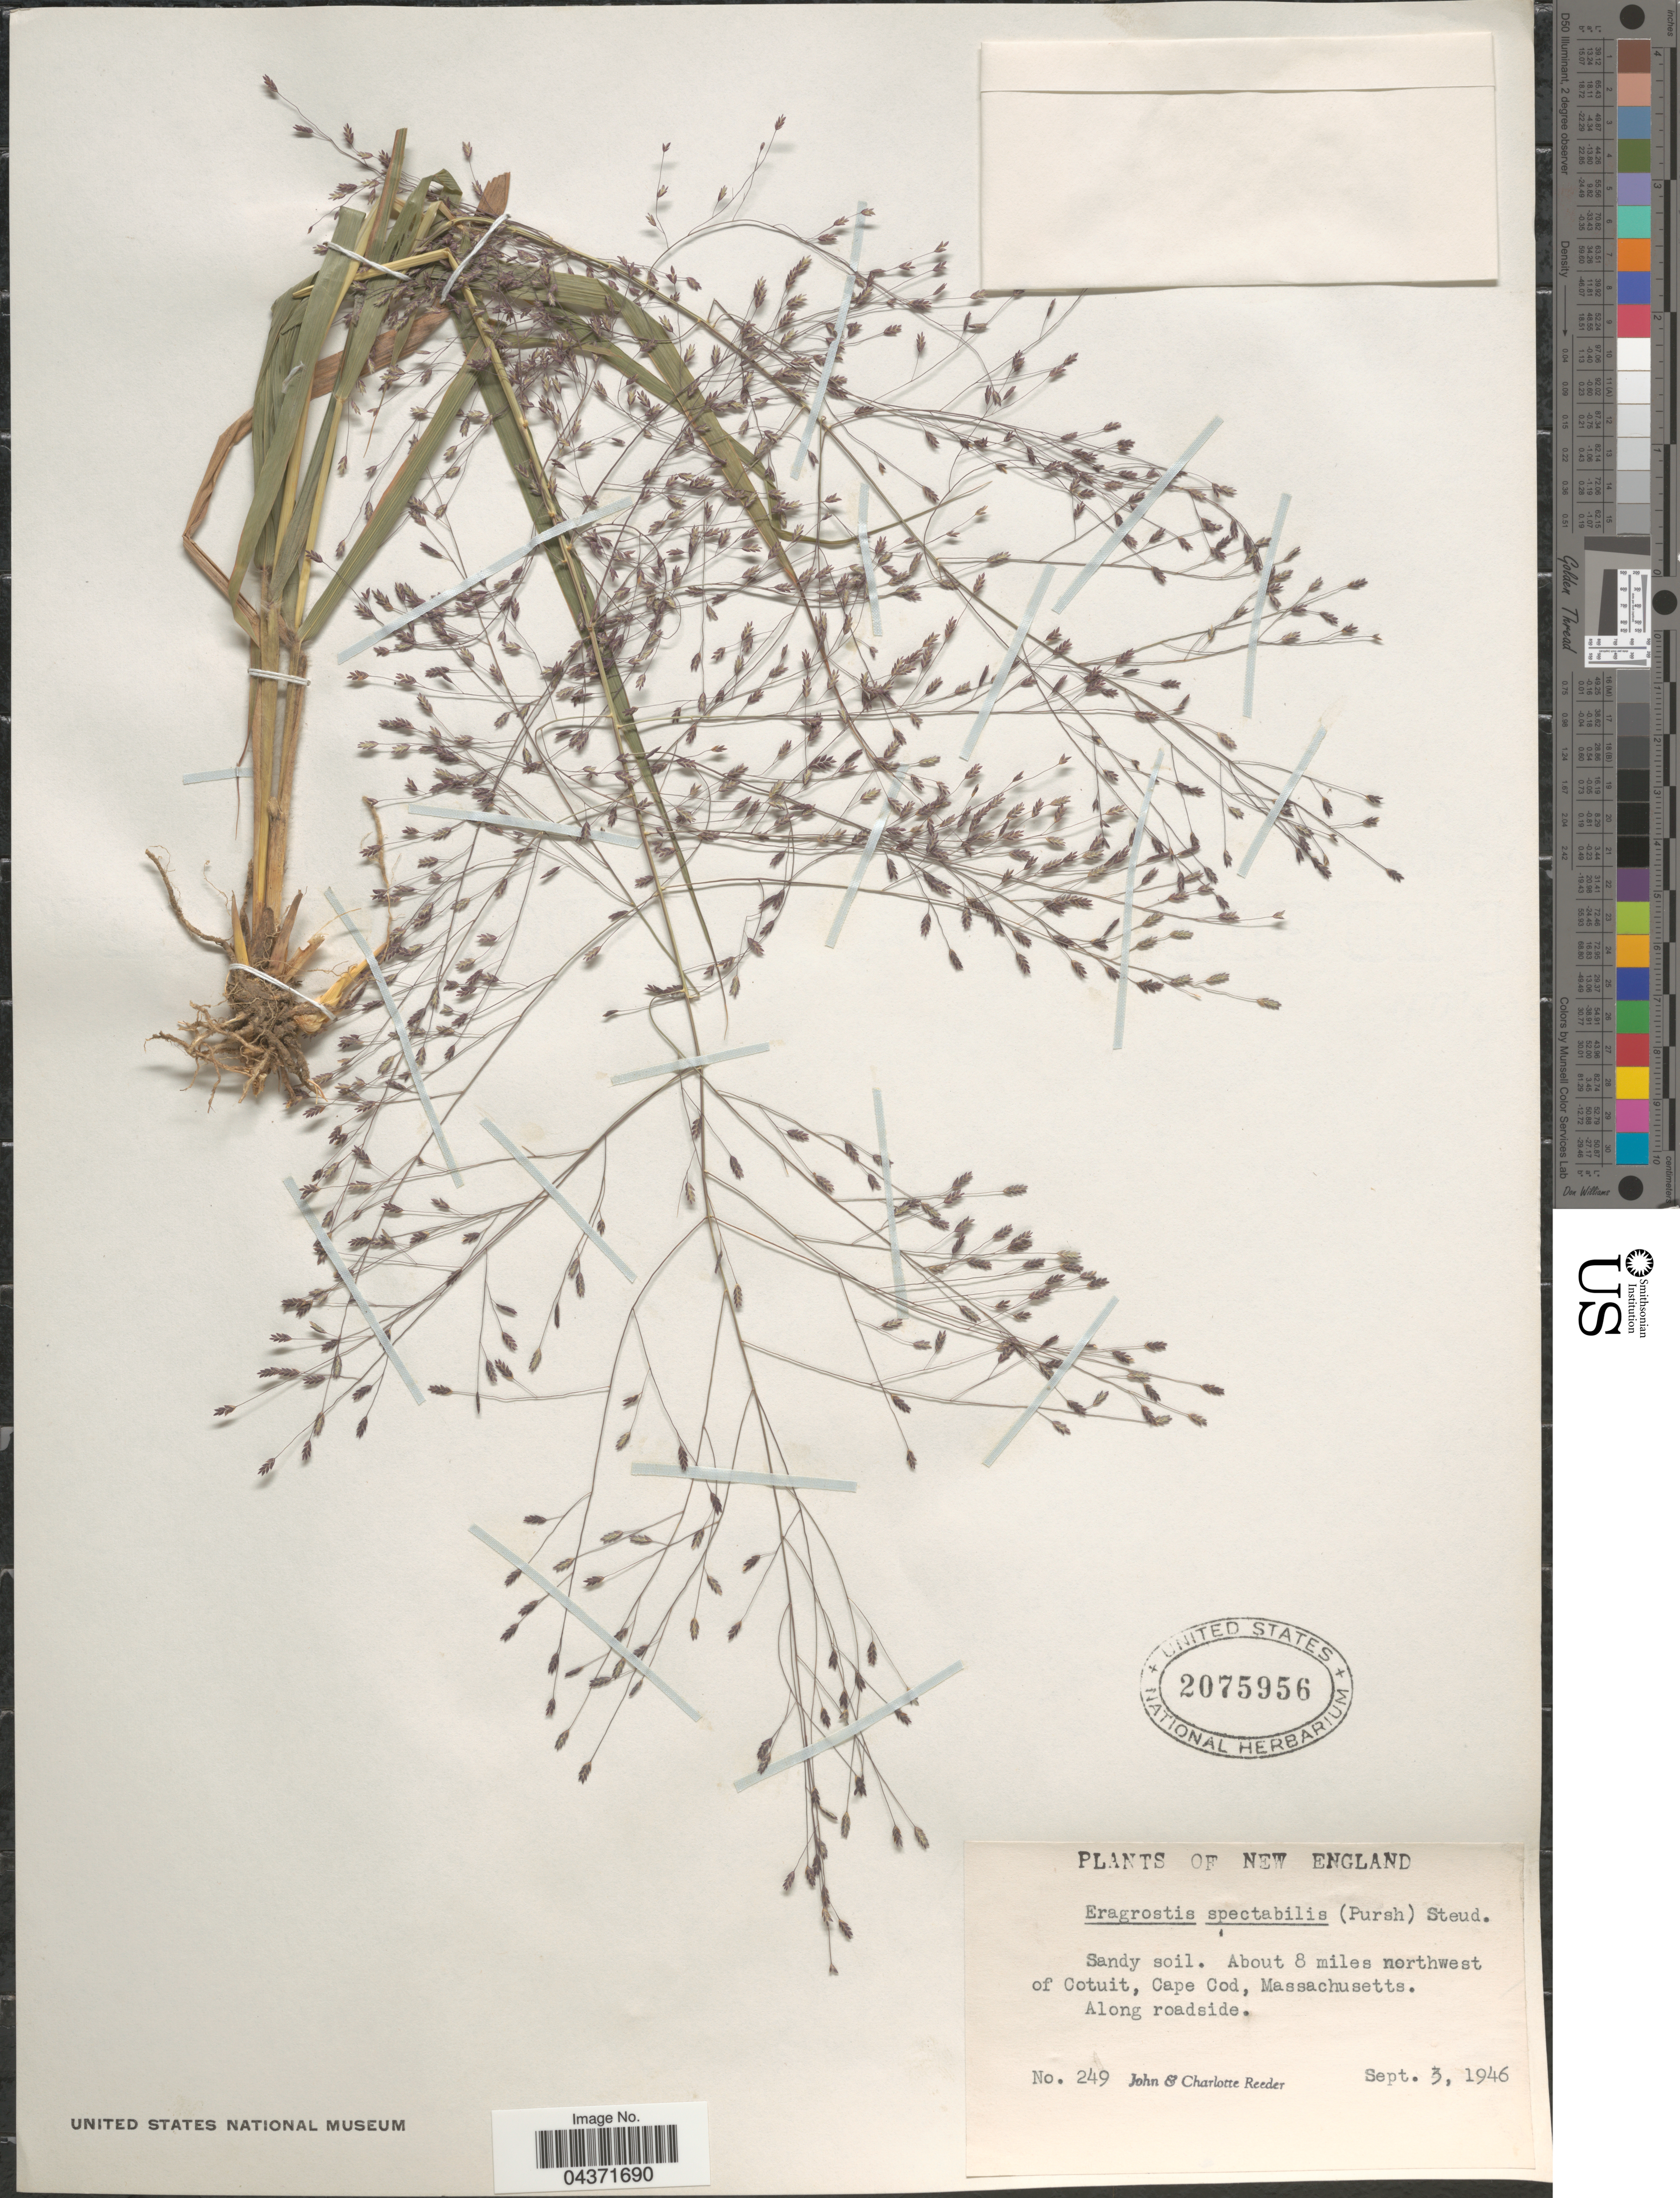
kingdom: Plantae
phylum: Tracheophyta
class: Liliopsida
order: Poales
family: Poaceae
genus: Eragrostis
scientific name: Eragrostis spectabilis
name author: (Pursh) Steud.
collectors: J. R. Reeder & C. G. Reeder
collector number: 249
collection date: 1946-09-03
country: United States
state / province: Massachusetts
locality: New England. About 8 miles northwest of Cotuit, Cape Cod.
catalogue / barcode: US 2075956